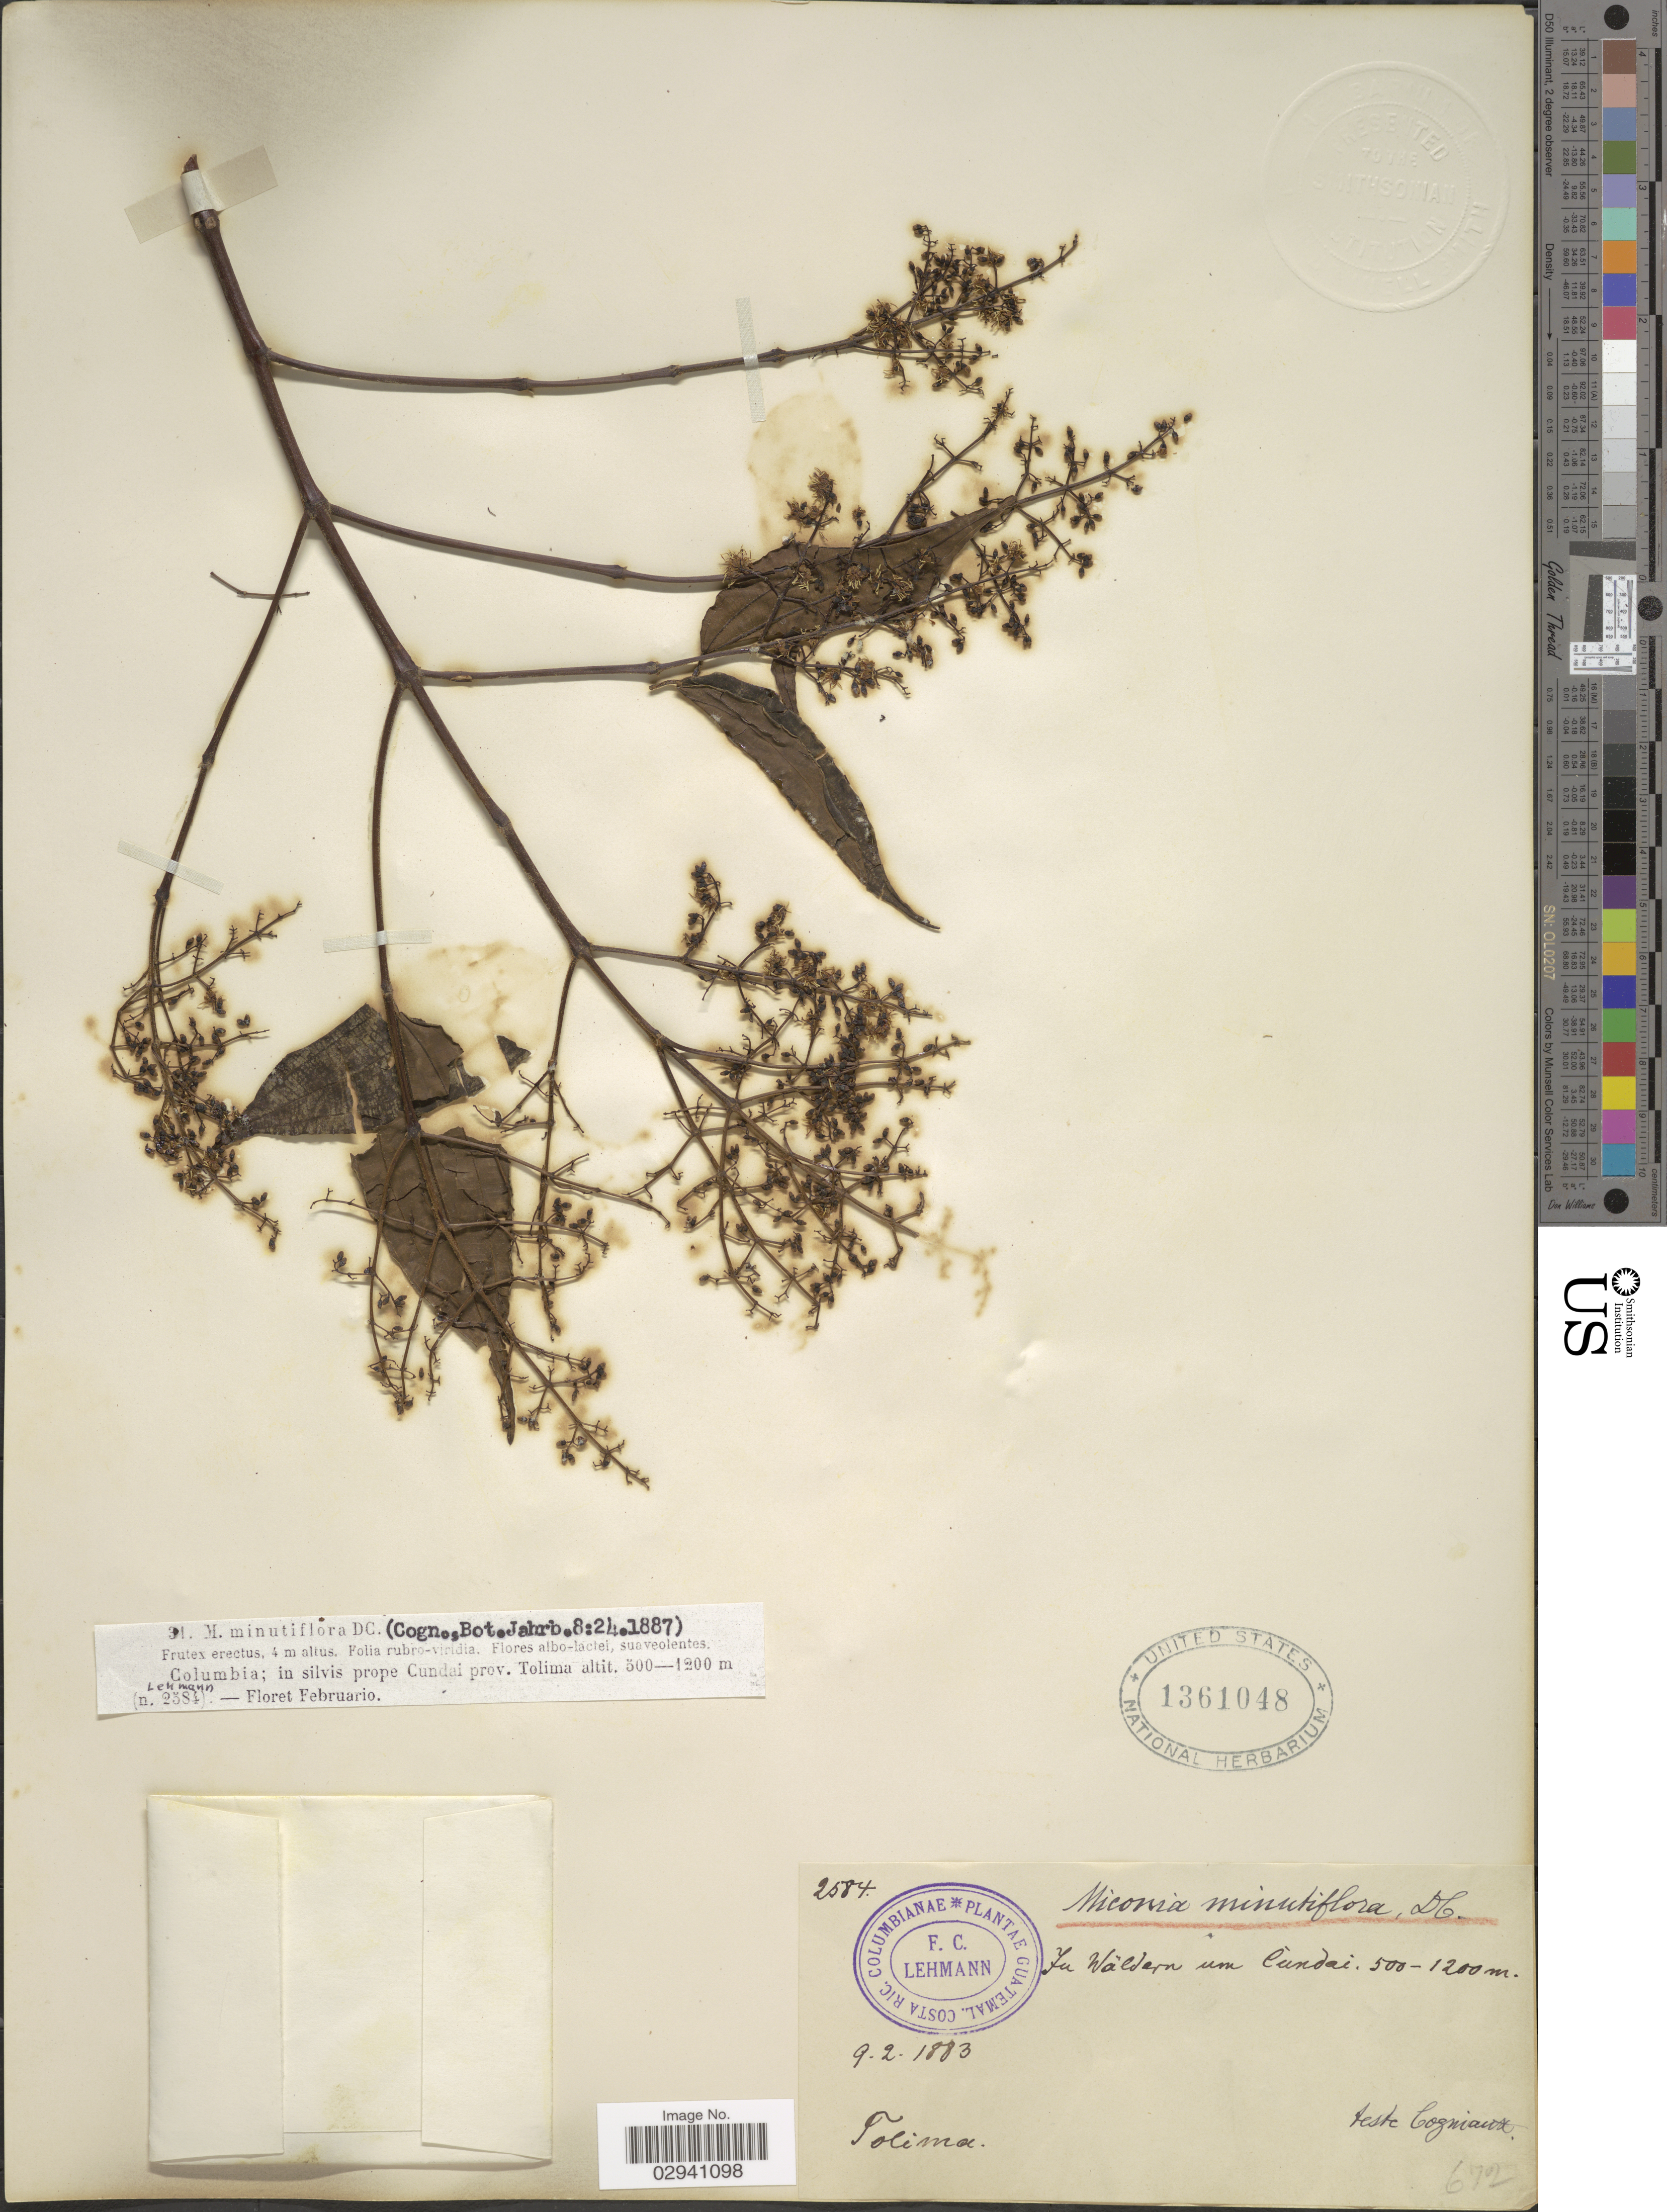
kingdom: Plantae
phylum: Tracheophyta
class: Magnoliopsida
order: Myrtales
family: Melastomataceae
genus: Miconia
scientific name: Miconia minutiflora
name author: (Bonpl.) DC.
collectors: Cogniaux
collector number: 2584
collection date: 1883-02-09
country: Colombia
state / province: Tolima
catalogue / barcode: US 1361048